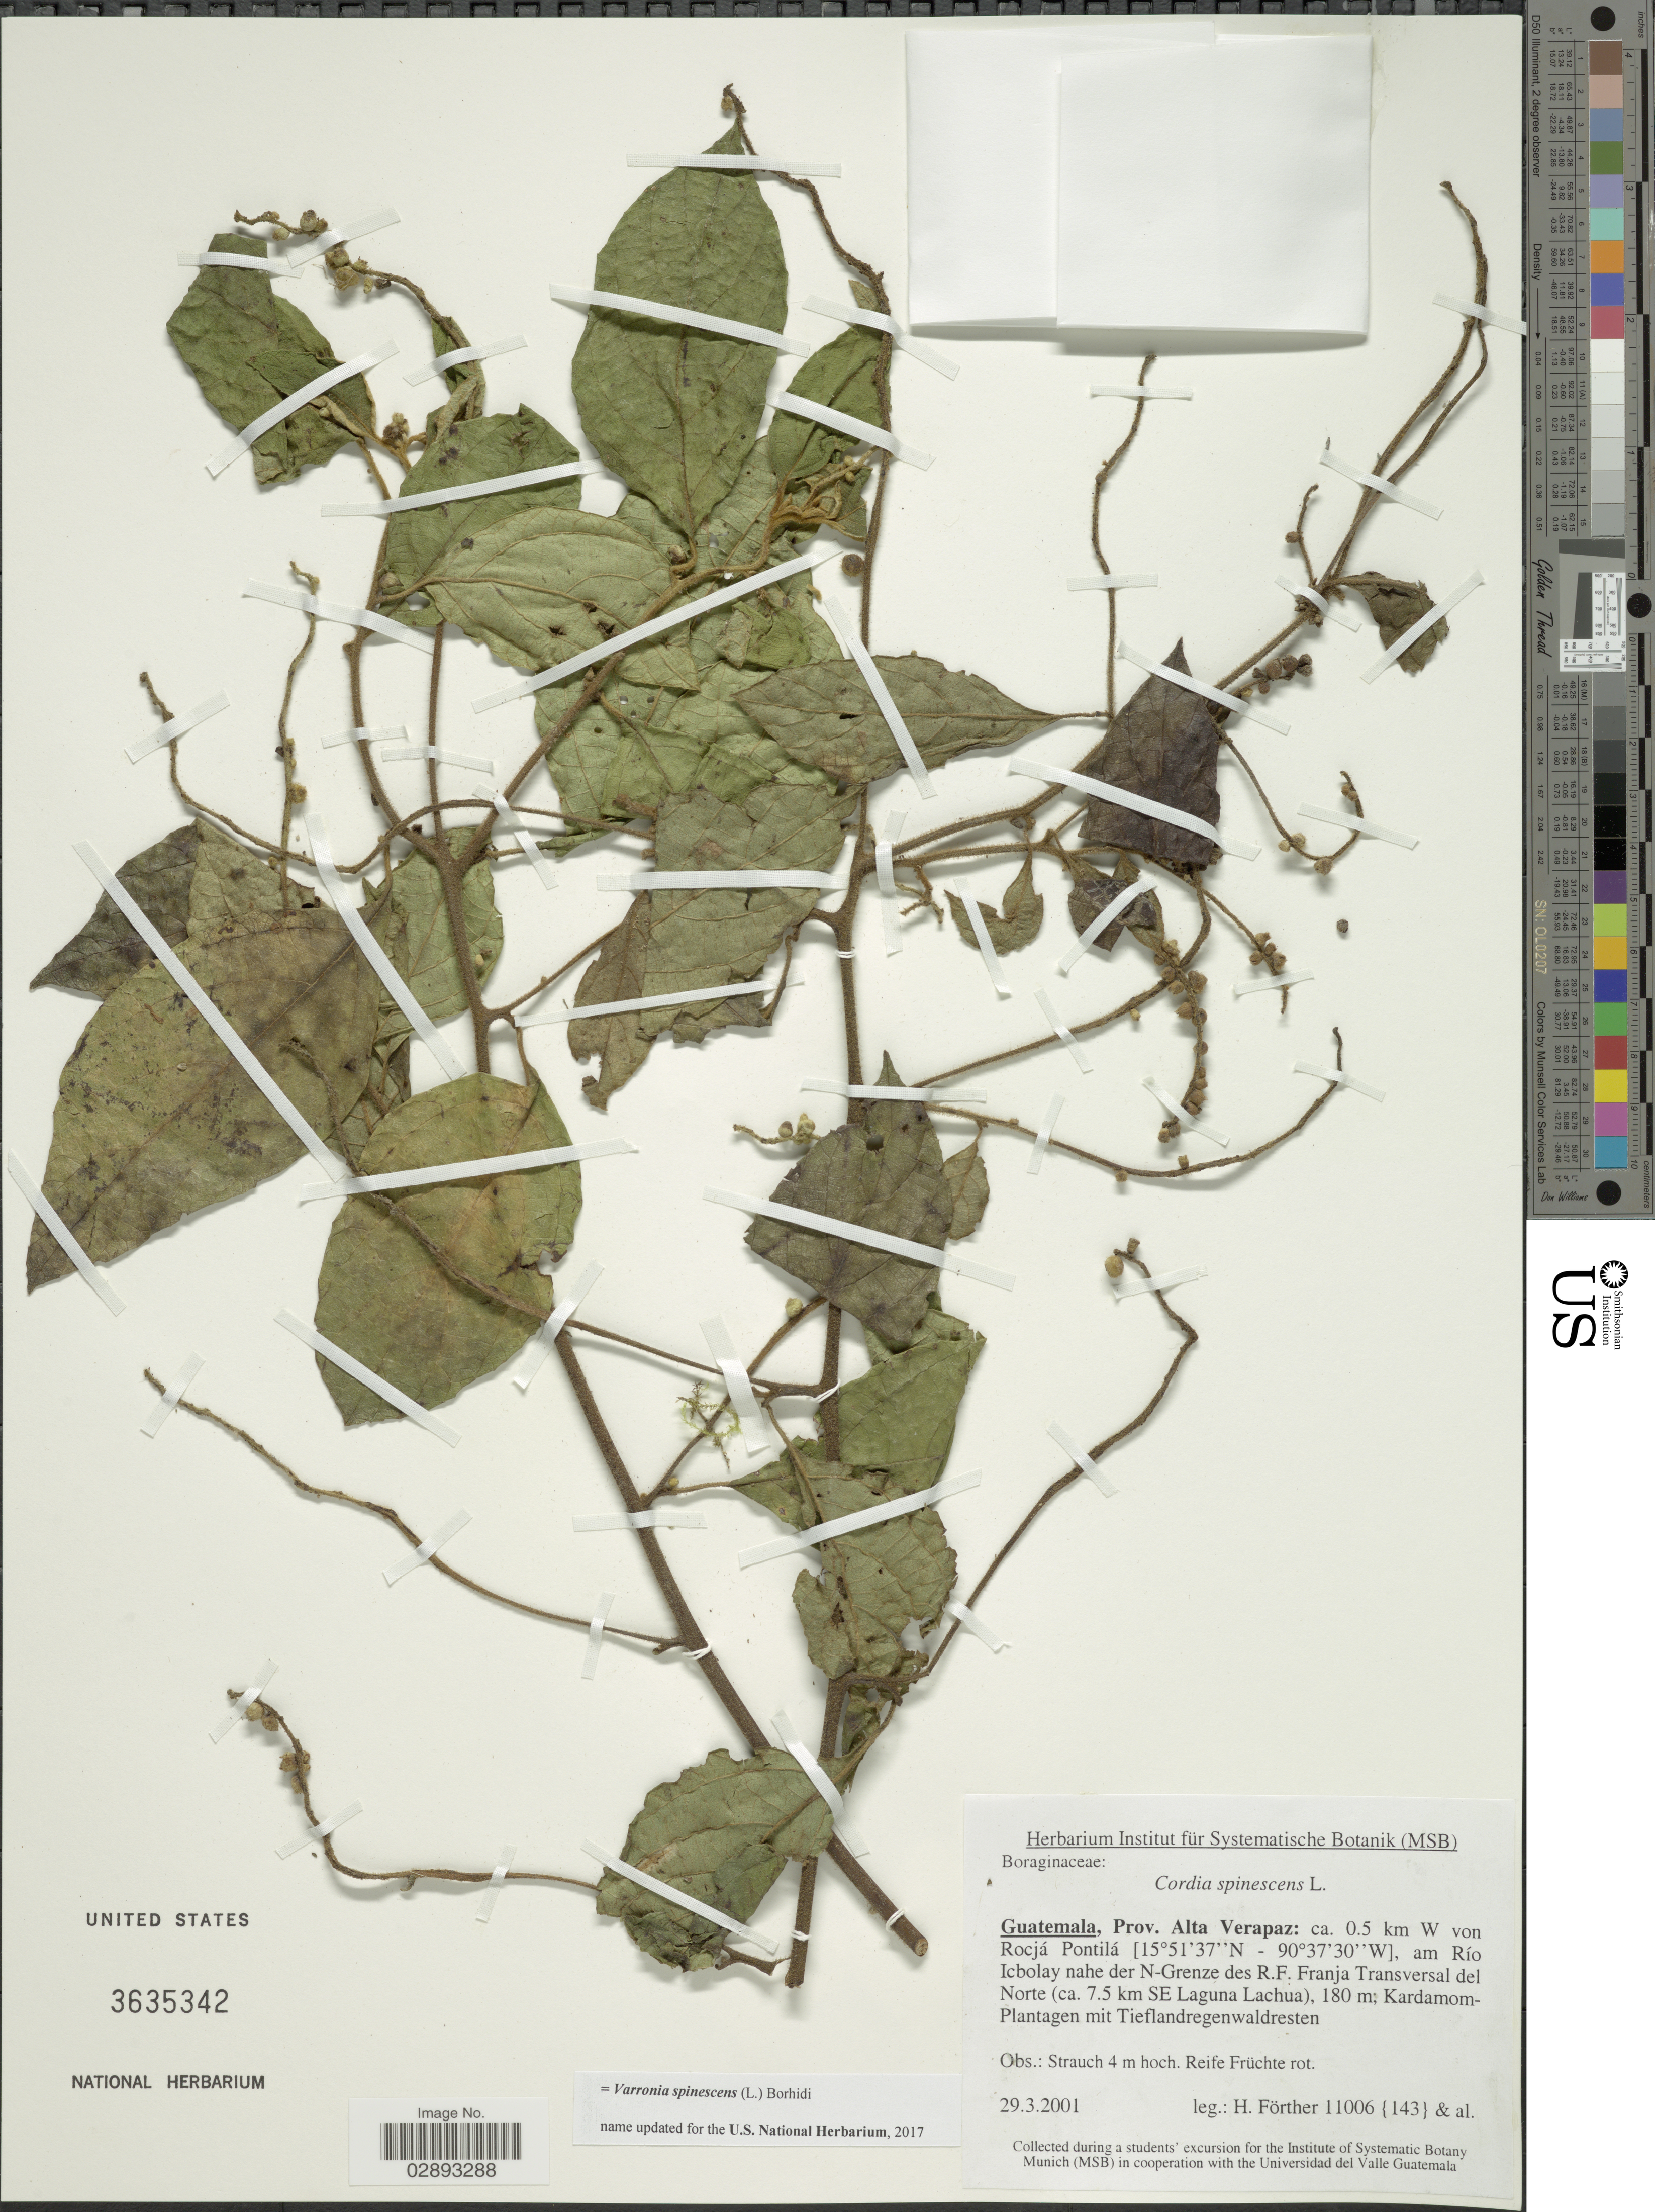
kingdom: Plantae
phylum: Tracheophyta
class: Magnoliopsida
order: Boraginales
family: Cordiaceae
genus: Varronia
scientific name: Varronia spinescens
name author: (L.) Borhidi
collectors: H. Förther & et al.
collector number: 11006 {143}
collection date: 2001-03-29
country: Guatemala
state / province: Alta Verapaz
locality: Prov. Alta Verapaz: ca. 0.5 km W von Rocjá Pontilá, am Río Icbolay nahe der N-Grenze des R.F. Franja Transversal del Norte (ca. 7.5 km SE Laguna Lachua).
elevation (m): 180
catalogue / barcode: US 3635342